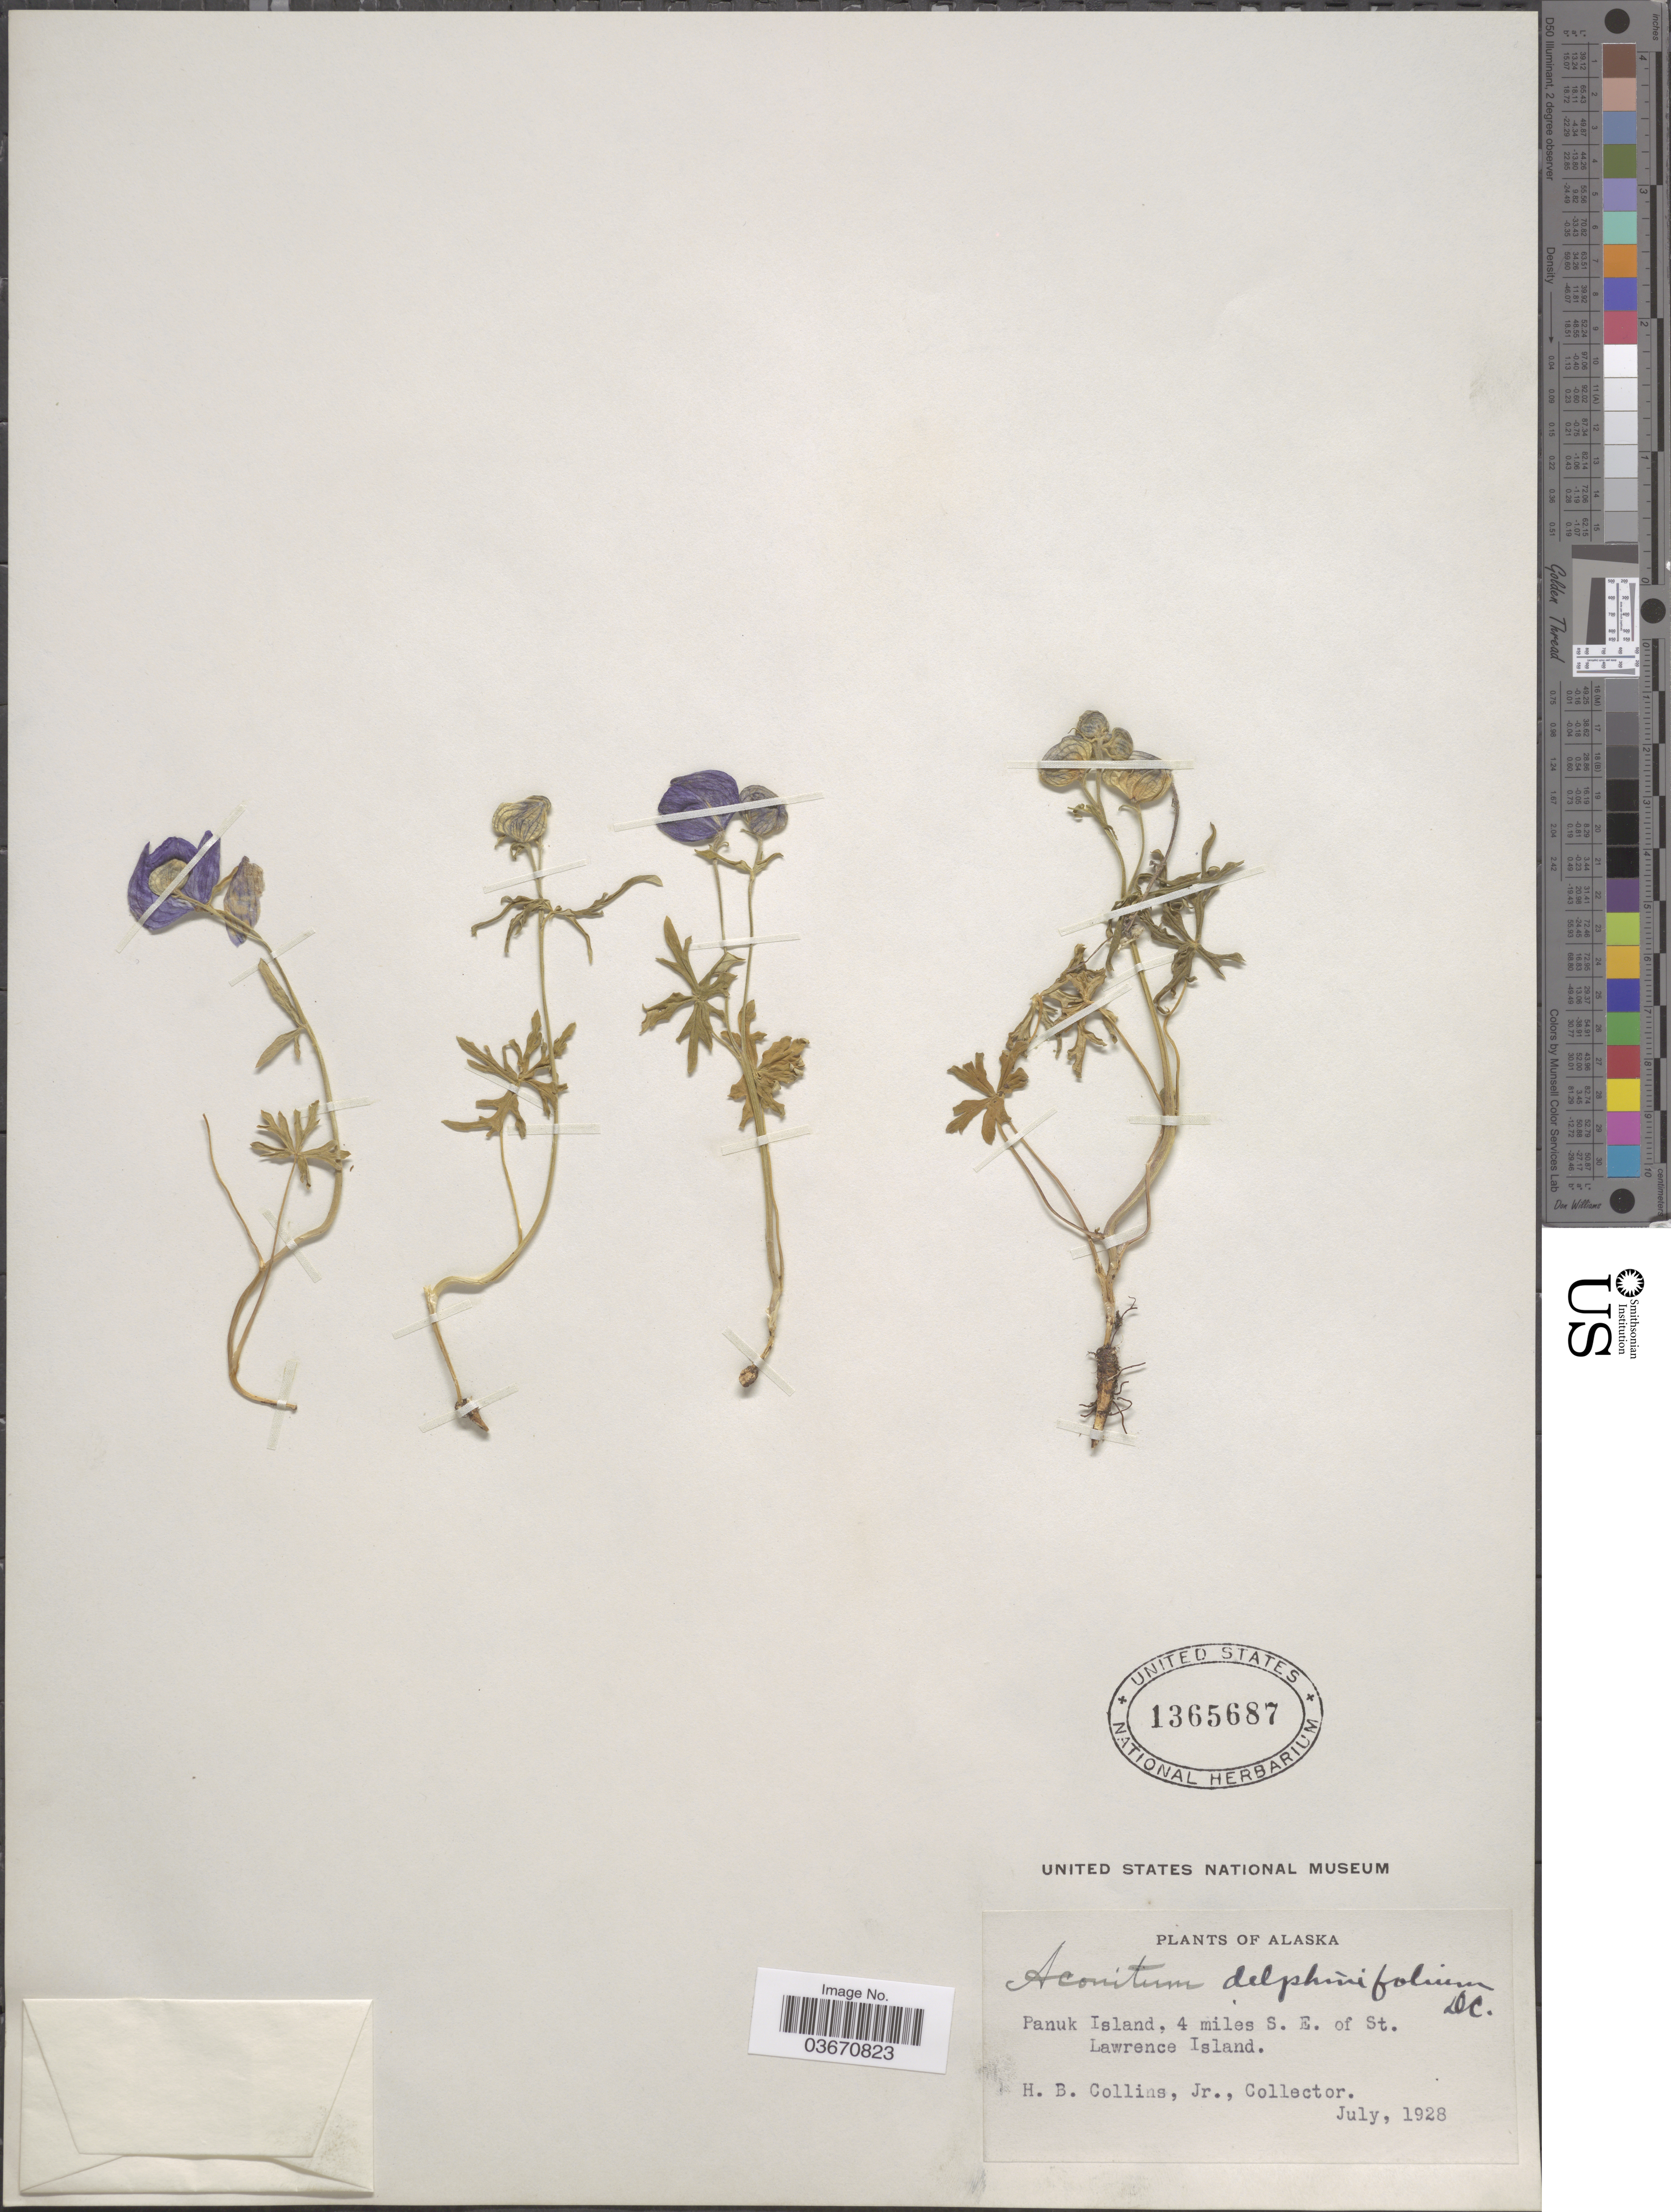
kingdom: Plantae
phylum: Tracheophyta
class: Magnoliopsida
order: Ranunculales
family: Ranunculaceae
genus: Aconitum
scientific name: Aconitum delphinifolium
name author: DC.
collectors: H. Collins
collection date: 1928-07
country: United States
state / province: Alaska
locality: Panuk Island, 4 miles S. E. of St. Lawrence Island.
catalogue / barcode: US 1365687